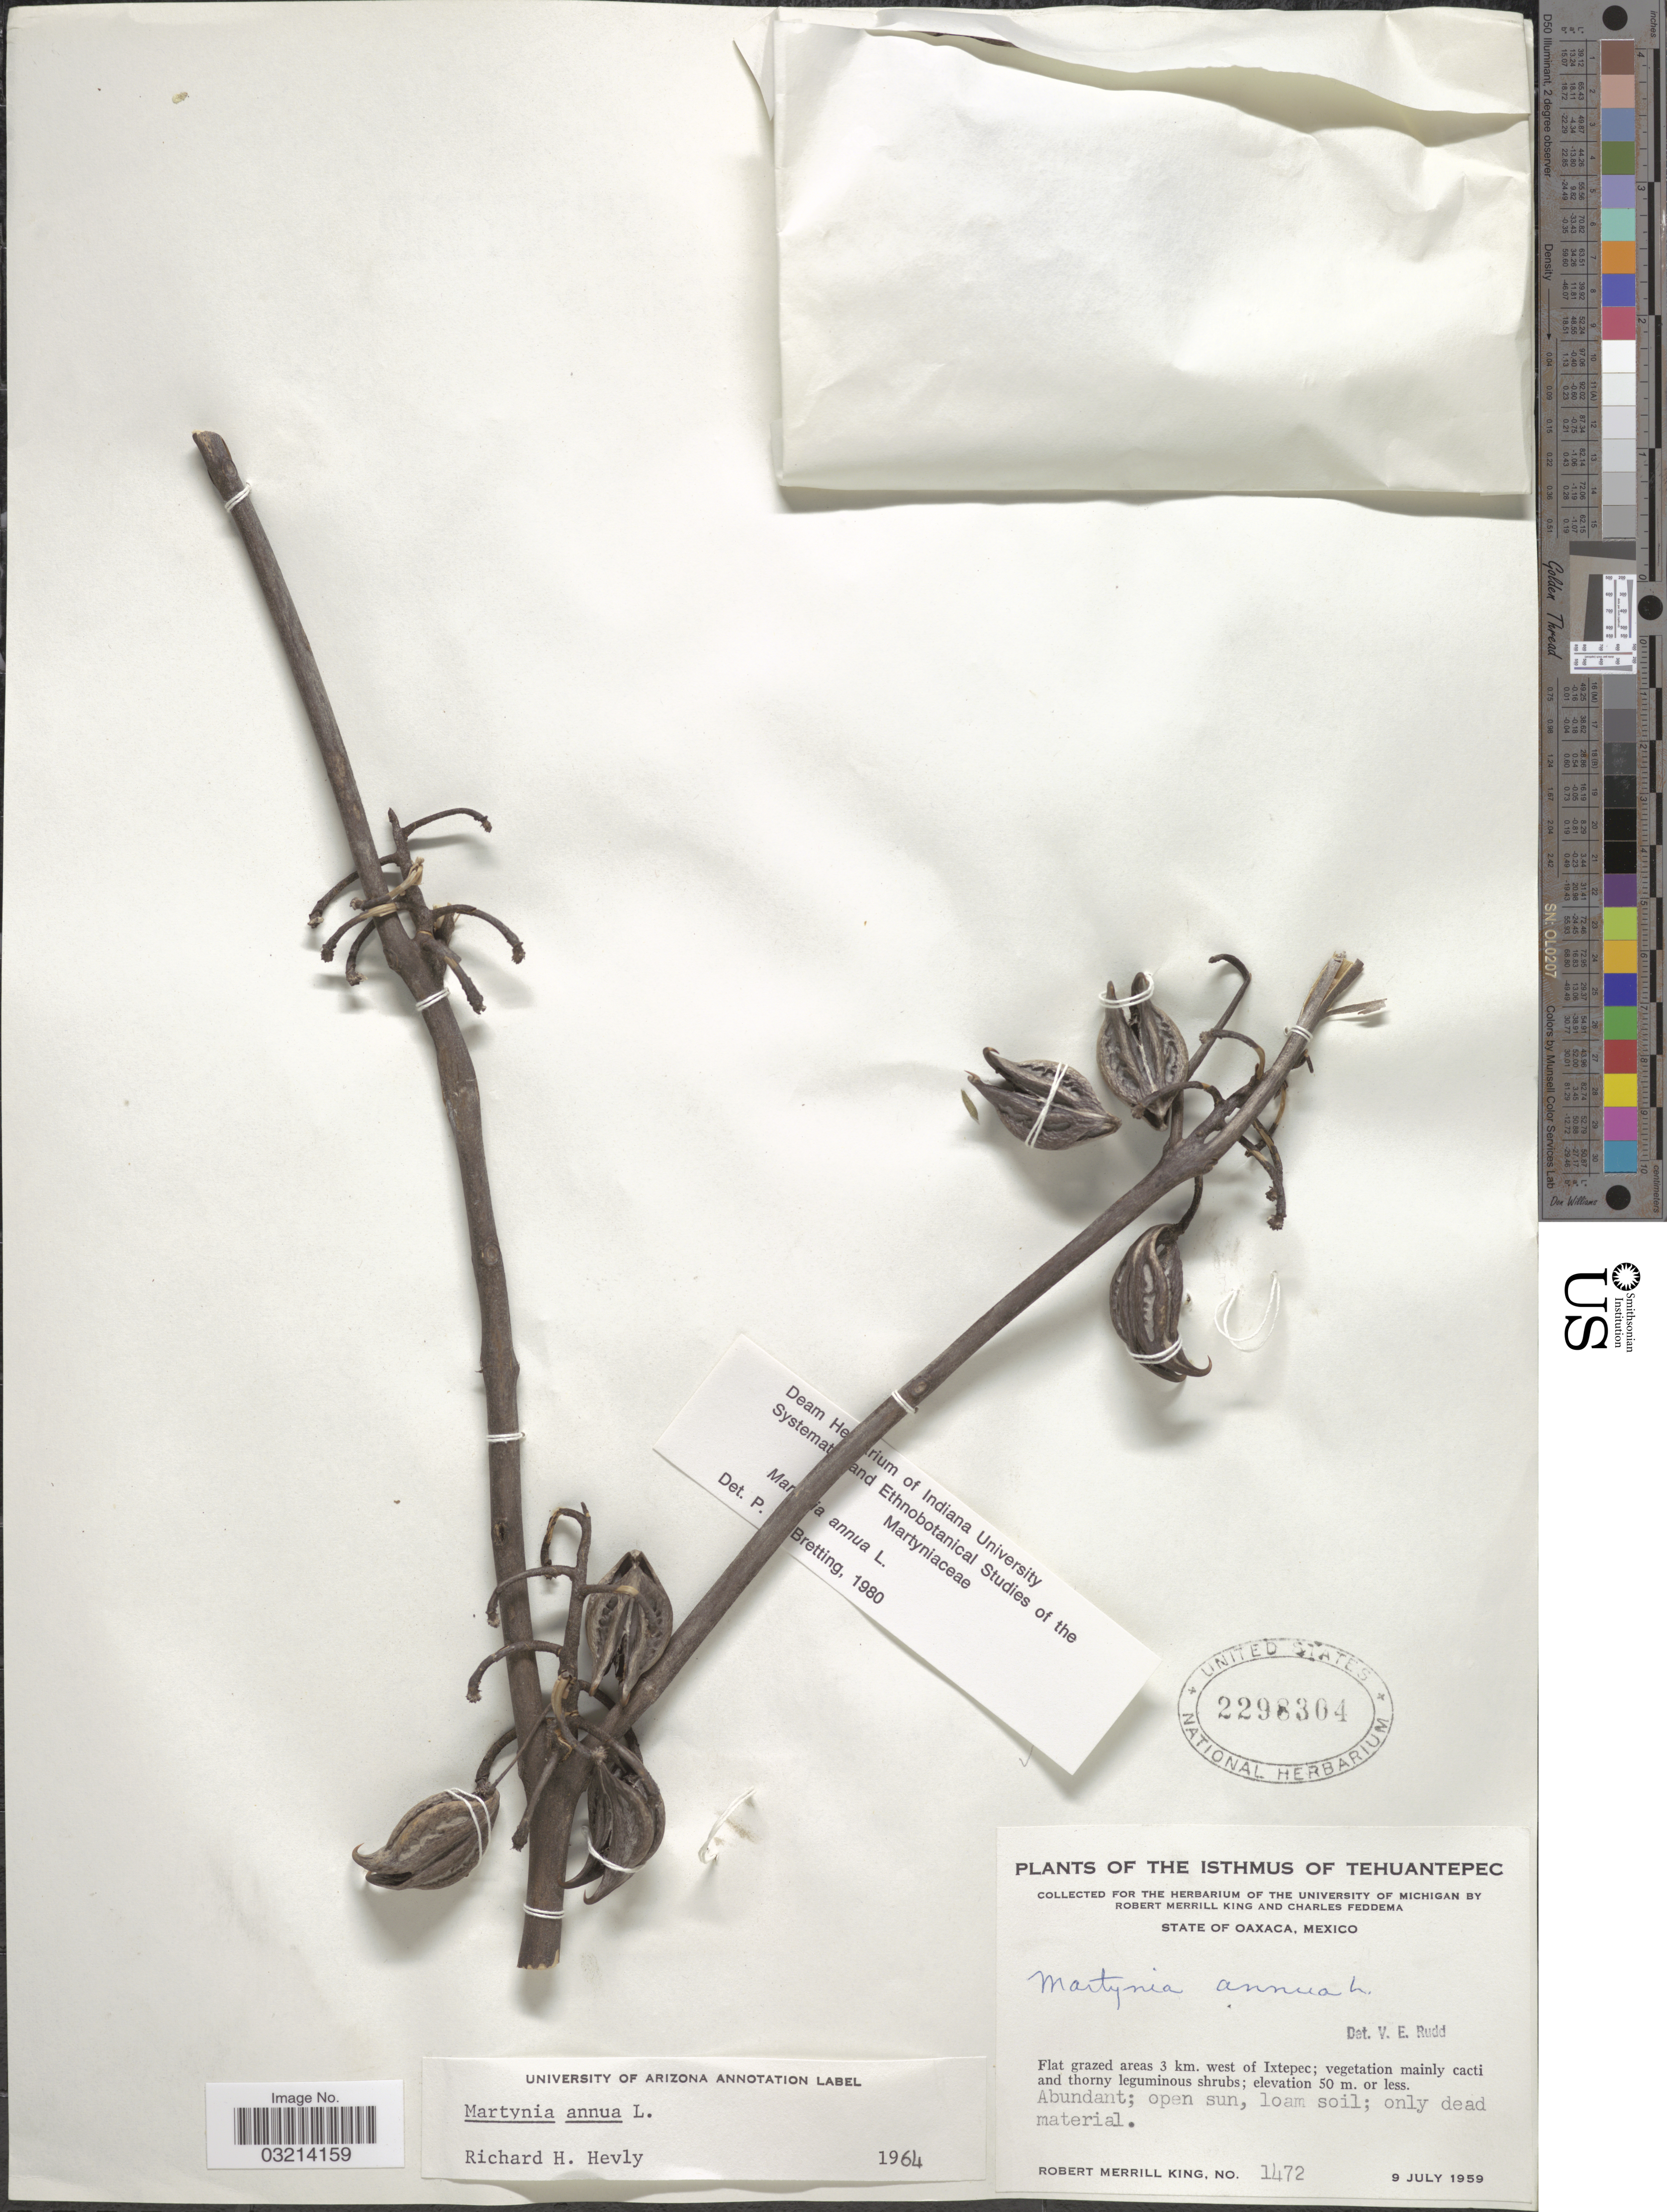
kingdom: Plantae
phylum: Tracheophyta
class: Magnoliopsida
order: Lamiales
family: Martyniaceae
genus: Martynia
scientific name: Martynia annua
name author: L.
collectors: R. M. King & C. Feddema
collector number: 1472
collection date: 1959-07-09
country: Mexico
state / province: Oaxaca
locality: Isthmus of Tehuantepec. Flat grazed areas 3 km. west of Ixtepec.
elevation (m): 50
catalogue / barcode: US 2298304